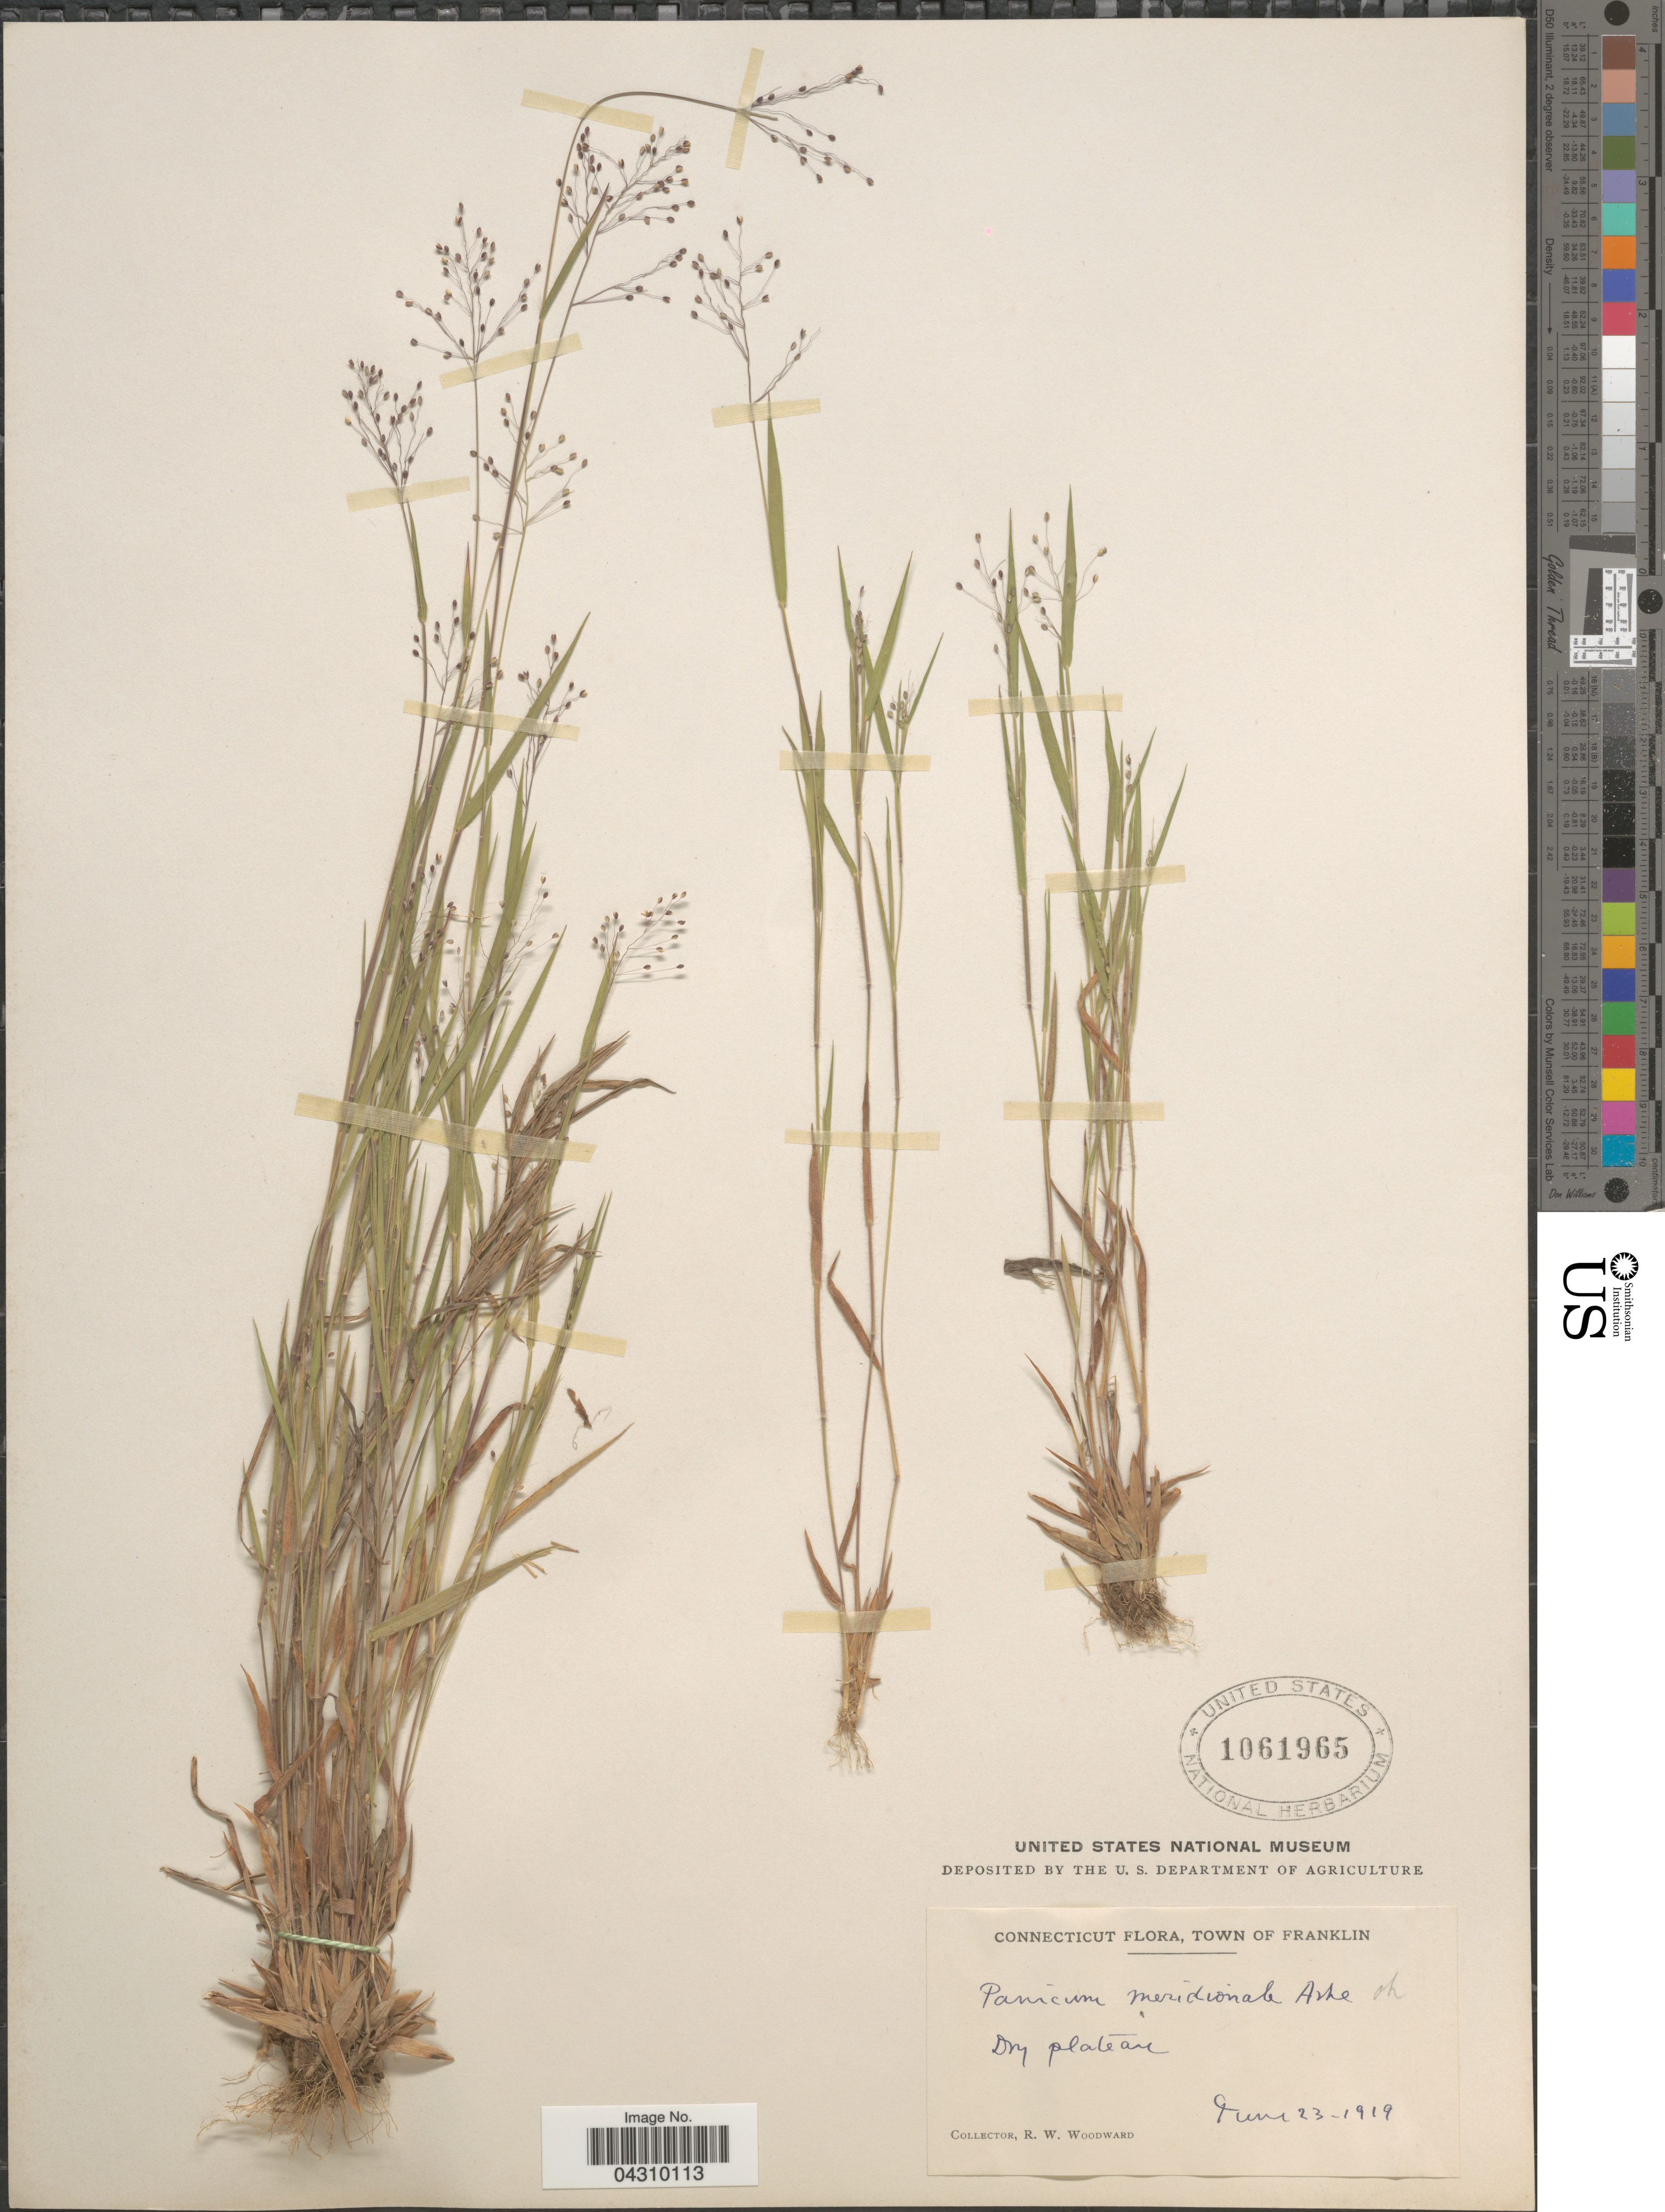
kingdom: Plantae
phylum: Tracheophyta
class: Liliopsida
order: Poales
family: Poaceae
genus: Dichanthelium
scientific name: Dichanthelium acuminatum var. acuminatum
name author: (Sw.) Gould & C.A. Clark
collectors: R. Woodward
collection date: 1919-06-23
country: United States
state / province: Connecticut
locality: Town of Franklin.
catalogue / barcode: US 1061965